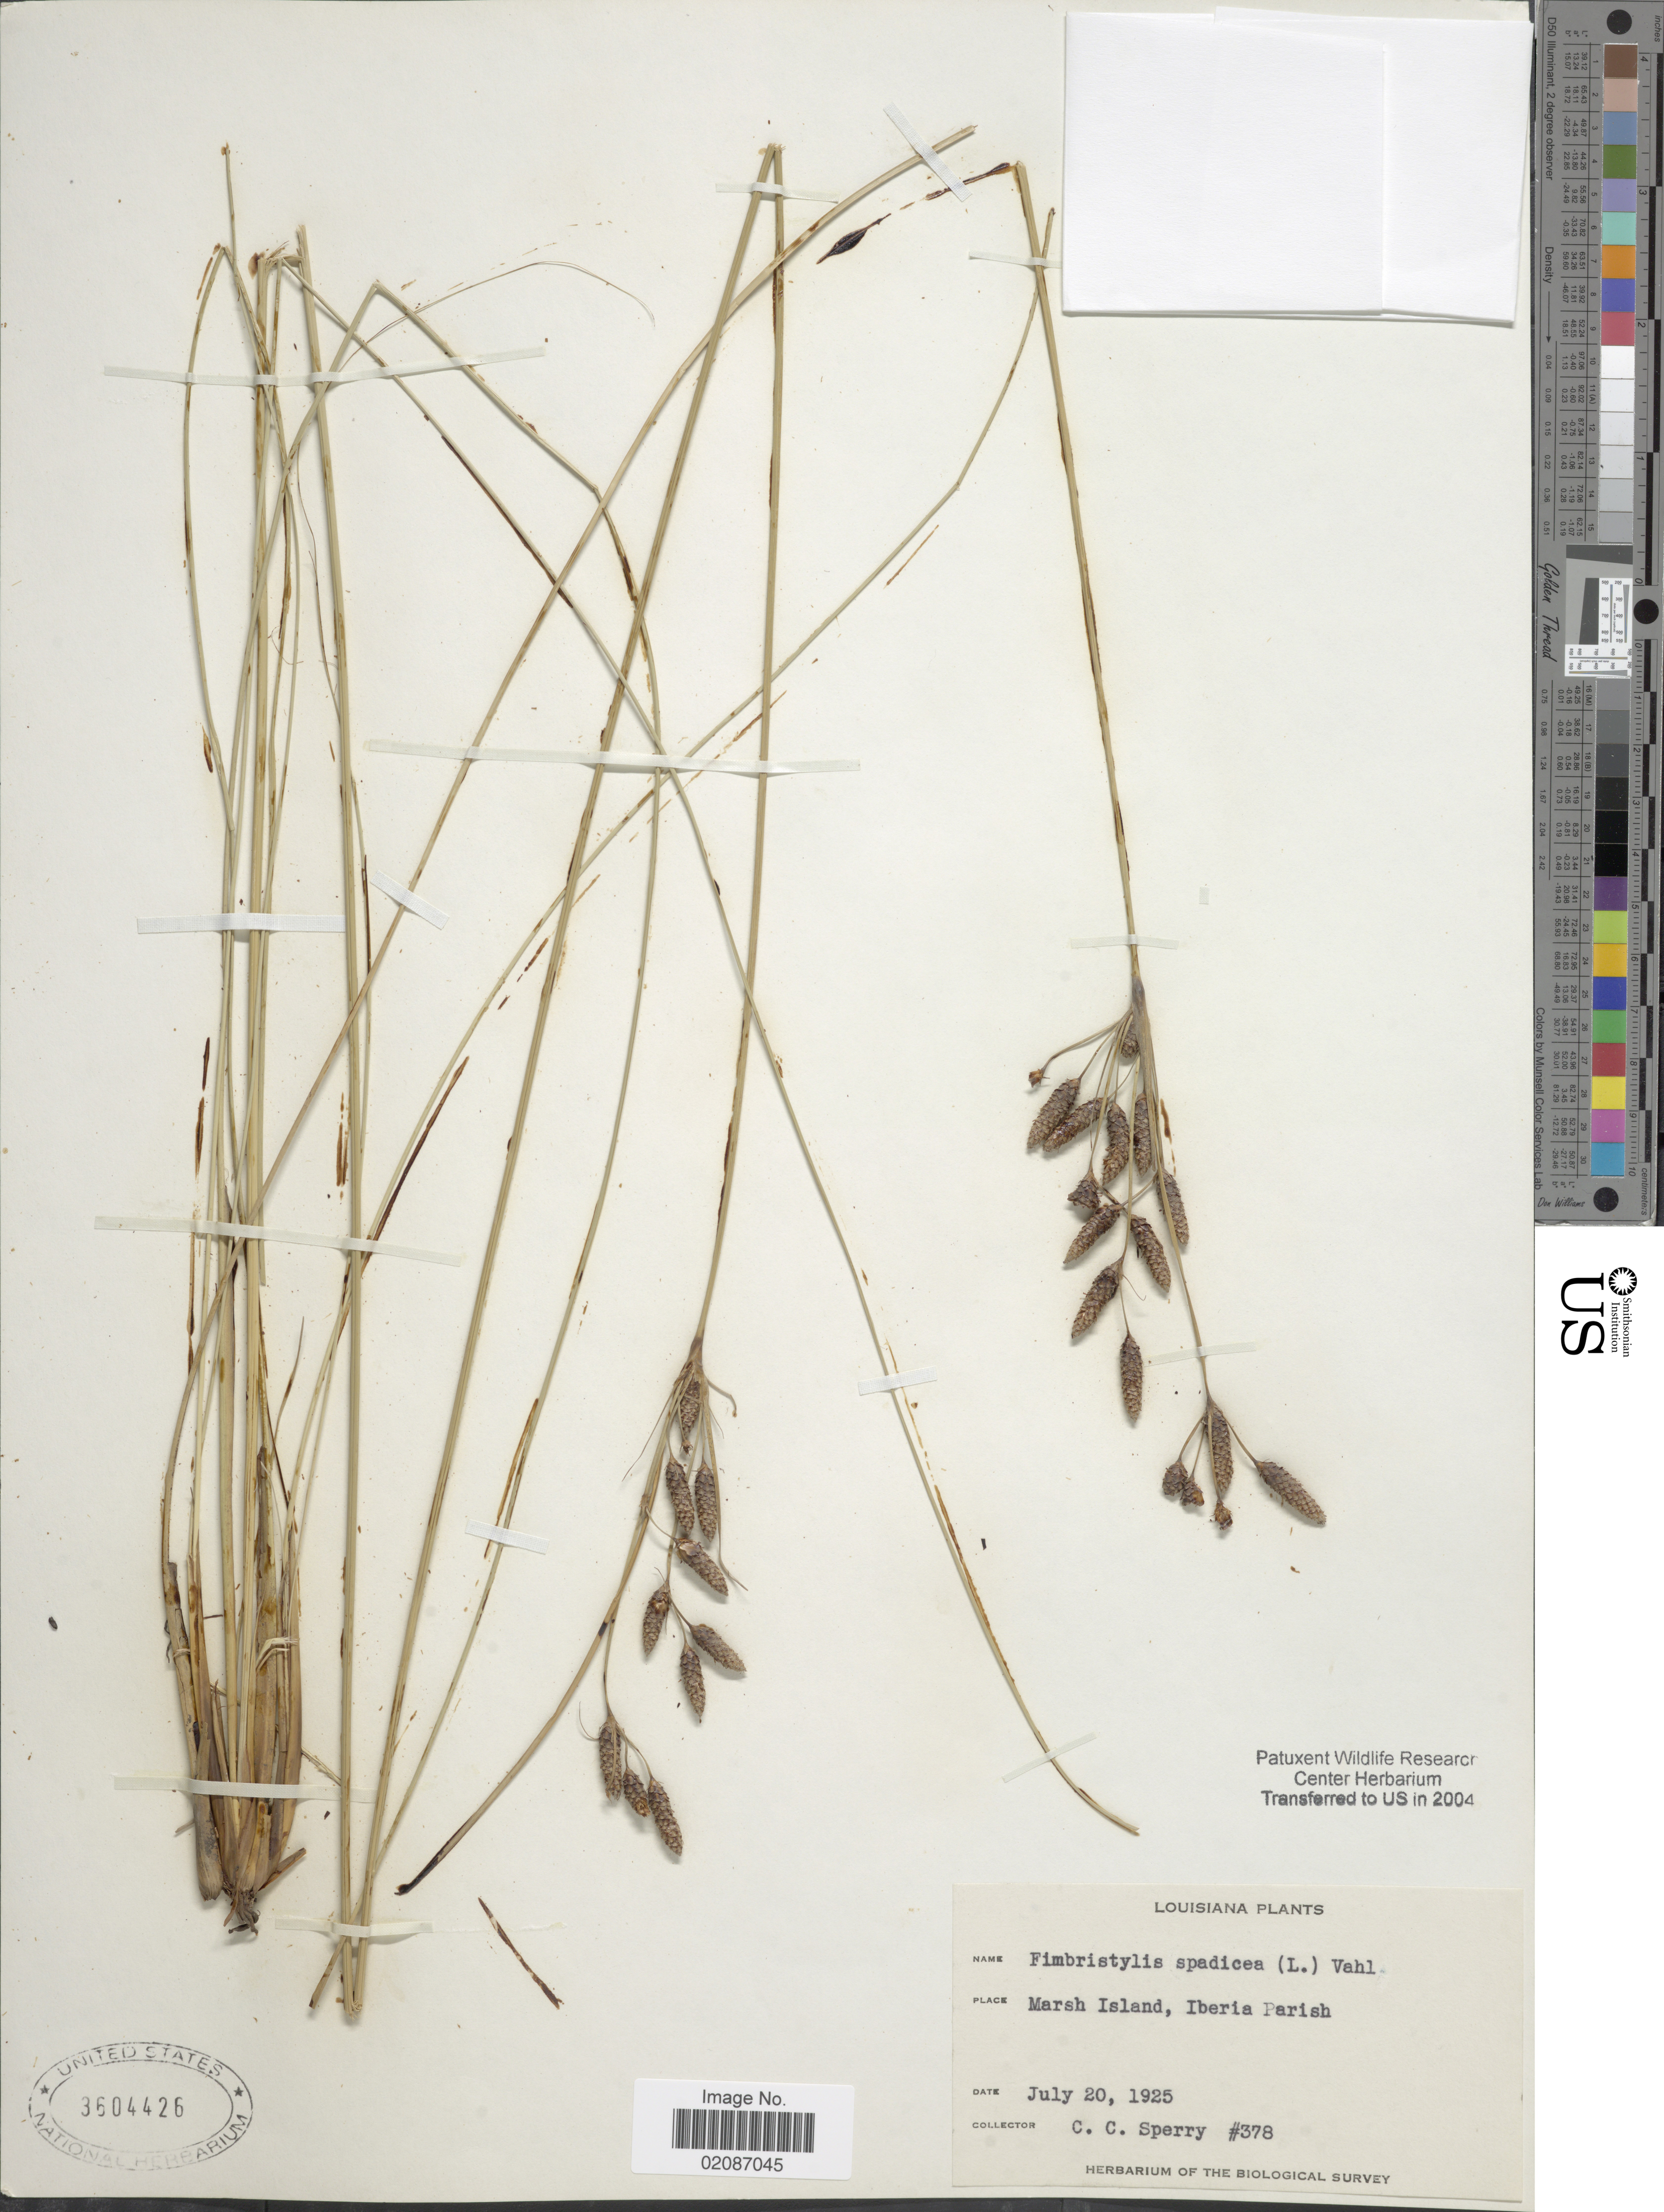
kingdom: Plantae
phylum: Tracheophyta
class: Liliopsida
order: Poales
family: Cyperaceae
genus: Fimbristylis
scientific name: Fimbristylis spadicea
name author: (L.) Vahl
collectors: C. C. Sperry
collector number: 378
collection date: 1925-07-20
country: United States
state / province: Louisiana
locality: Marsh Island, Iberia Parish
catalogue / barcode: US 3604426